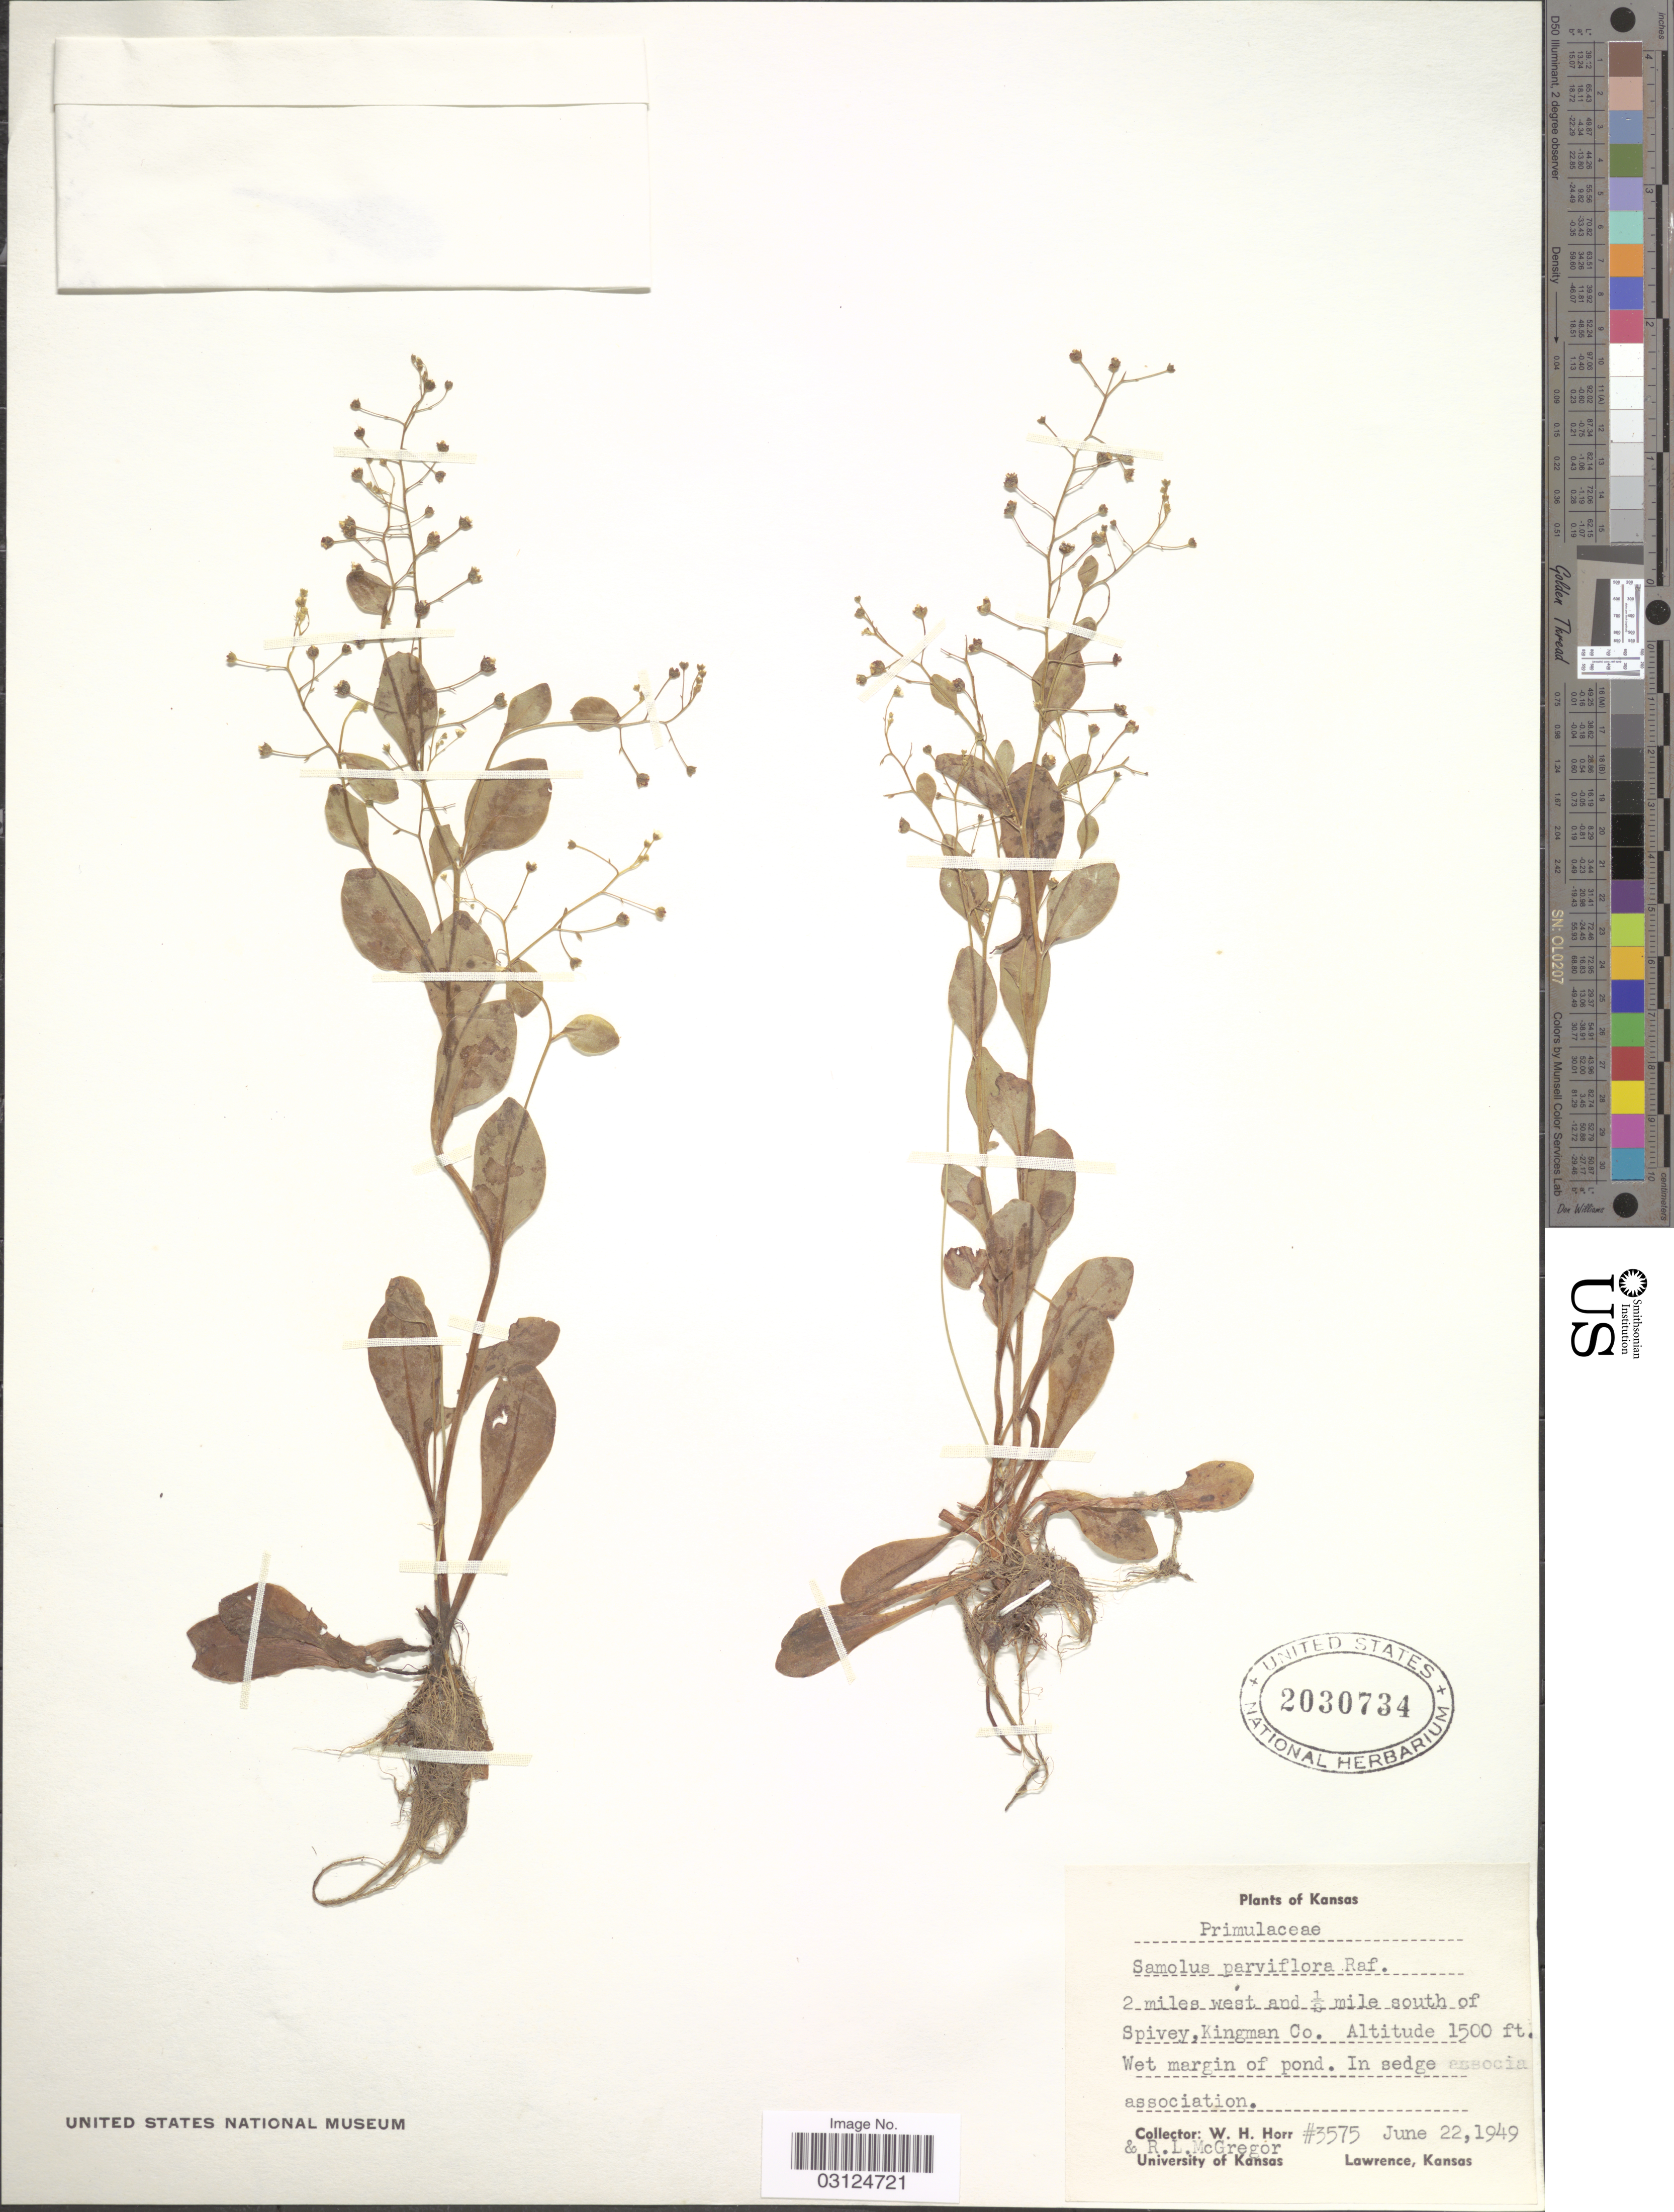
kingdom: Plantae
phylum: Tracheophyta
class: Magnoliopsida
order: Ericales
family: Primulaceae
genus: Samolus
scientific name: Samolus parviflorus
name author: Raf.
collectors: W. H. Horr & R. McGregor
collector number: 3575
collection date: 1949-06-22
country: United States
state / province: Kansas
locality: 2 miles west and ½ mile south of Spivey, Kingman Co.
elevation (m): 457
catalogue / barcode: US 2030734